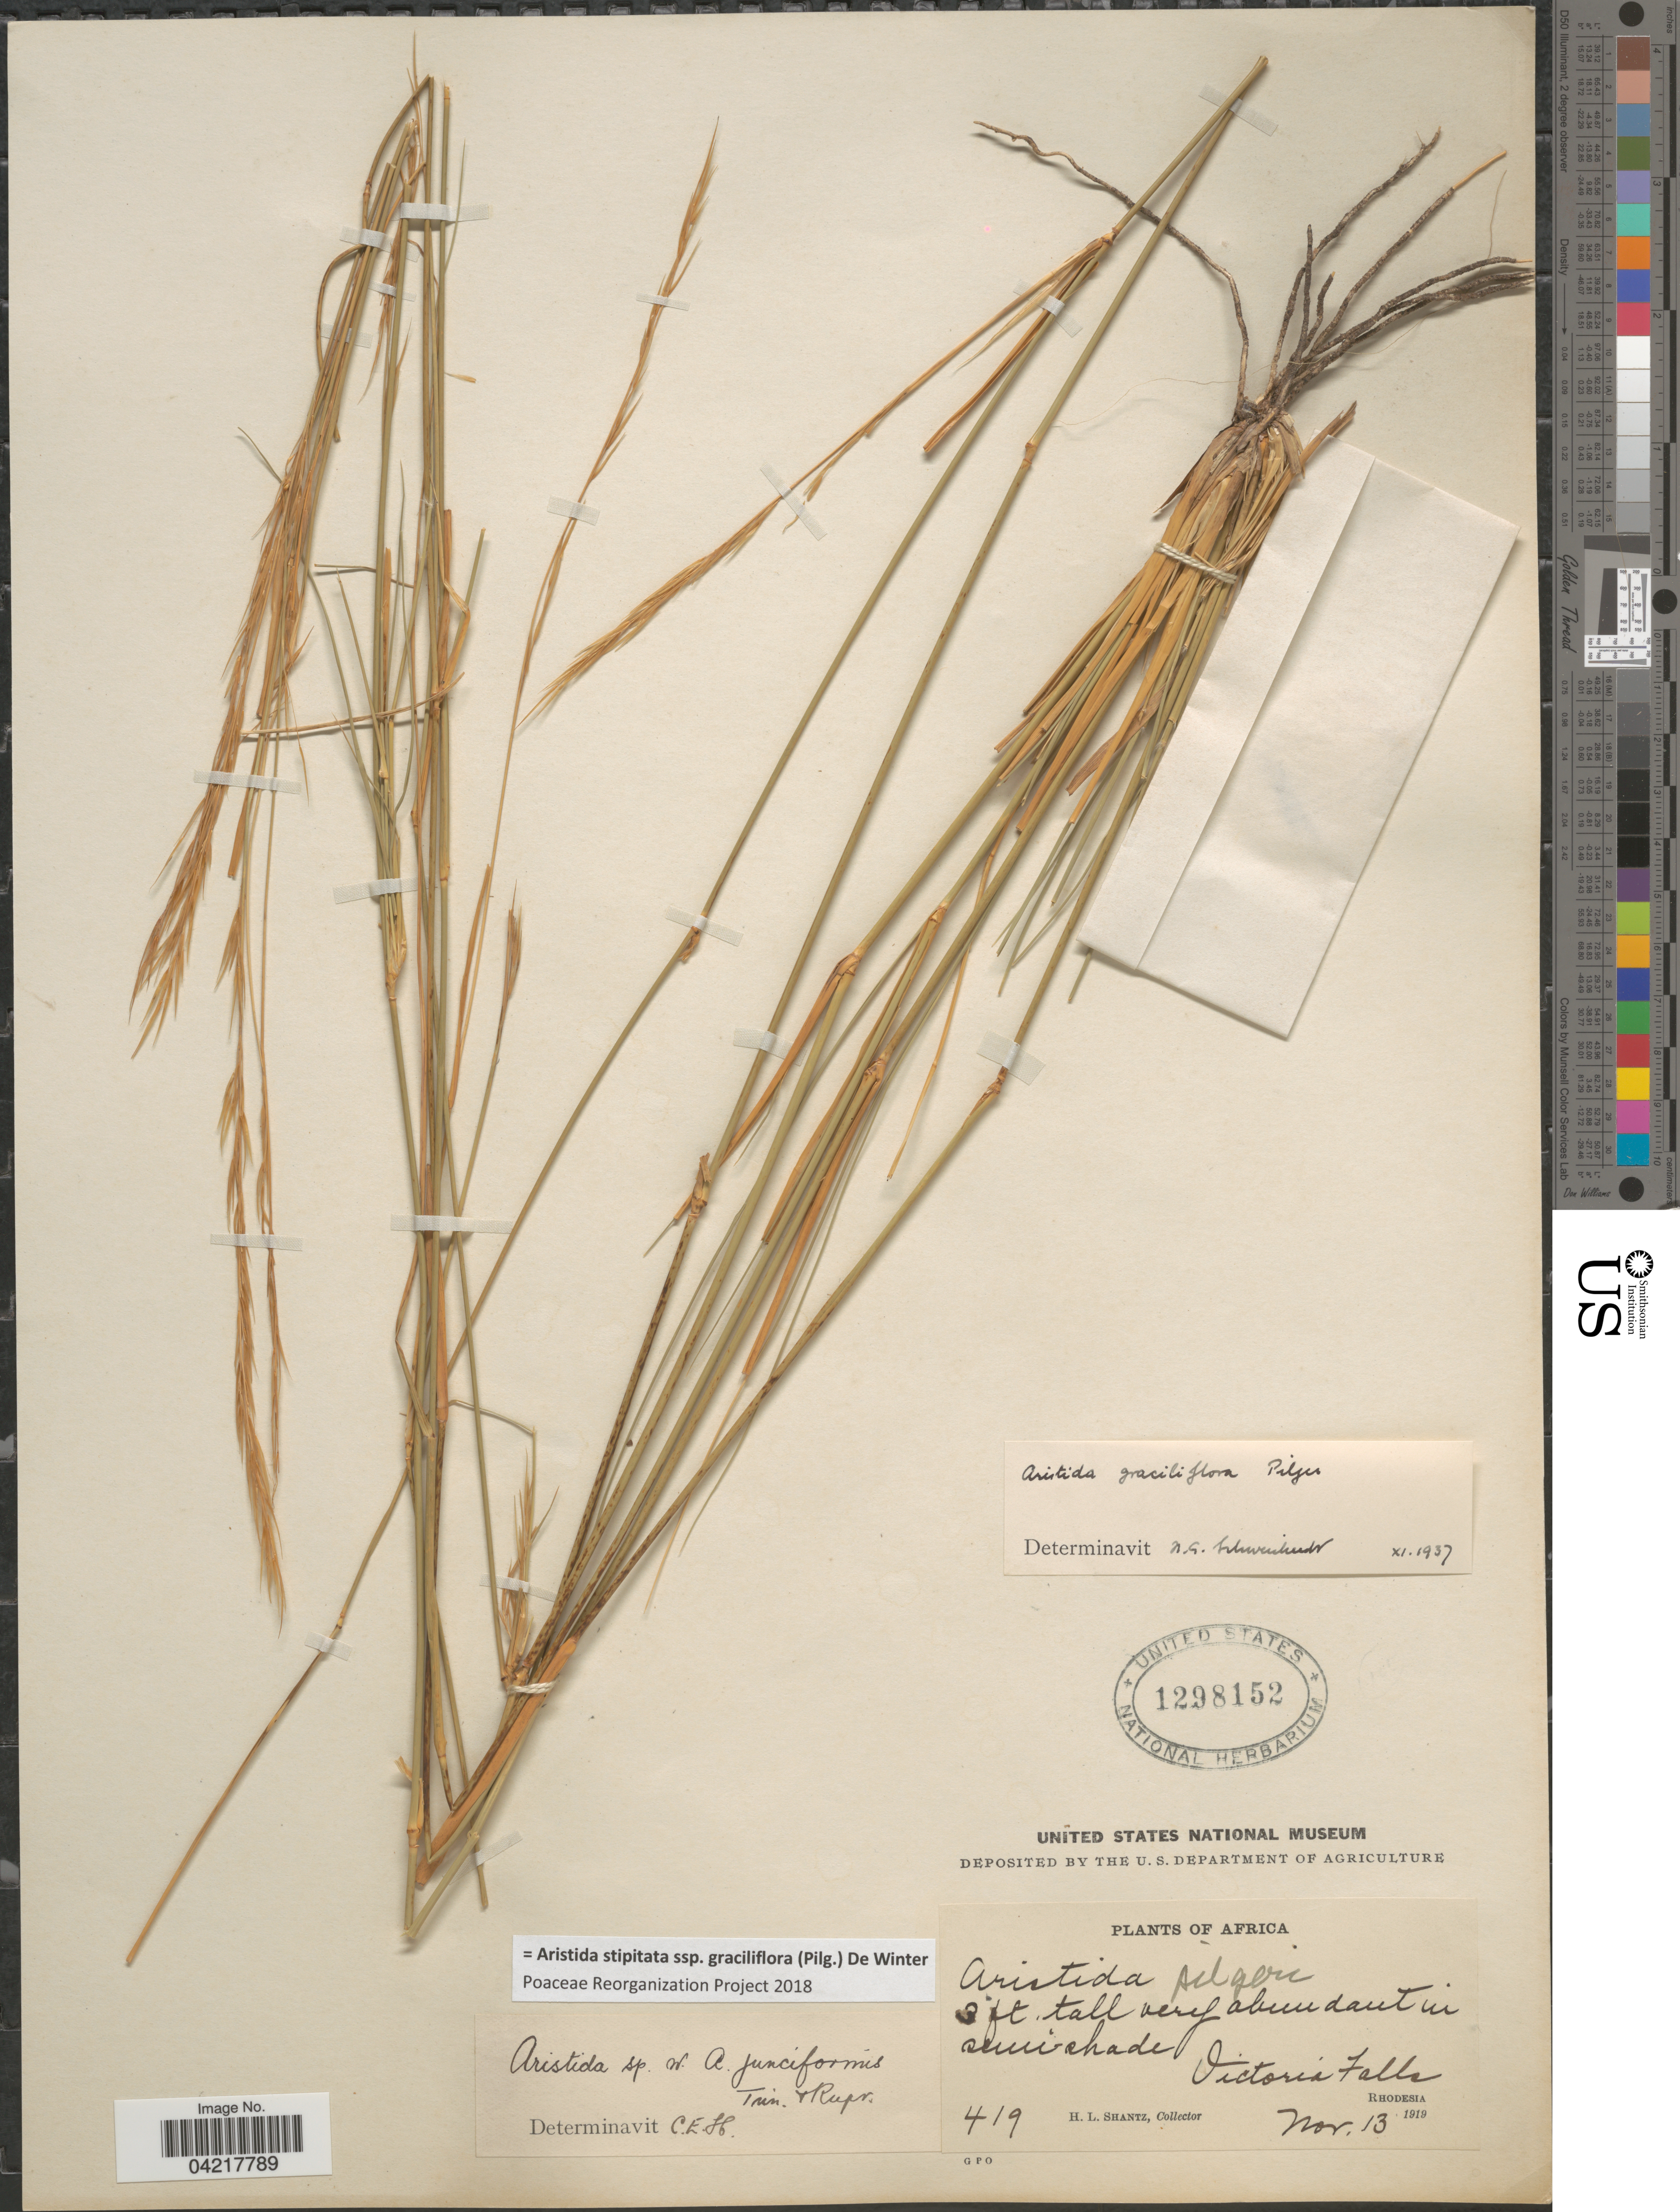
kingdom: Plantae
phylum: Tracheophyta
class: Liliopsida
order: Poales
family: Poaceae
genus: Aristida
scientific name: Aristida stipitata var. graciliflora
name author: (Pilg.) De Winter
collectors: H. Shantz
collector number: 419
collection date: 1919-11-13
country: Zimbabwe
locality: Victoria Falls. Rhodesia.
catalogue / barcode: US 1298152